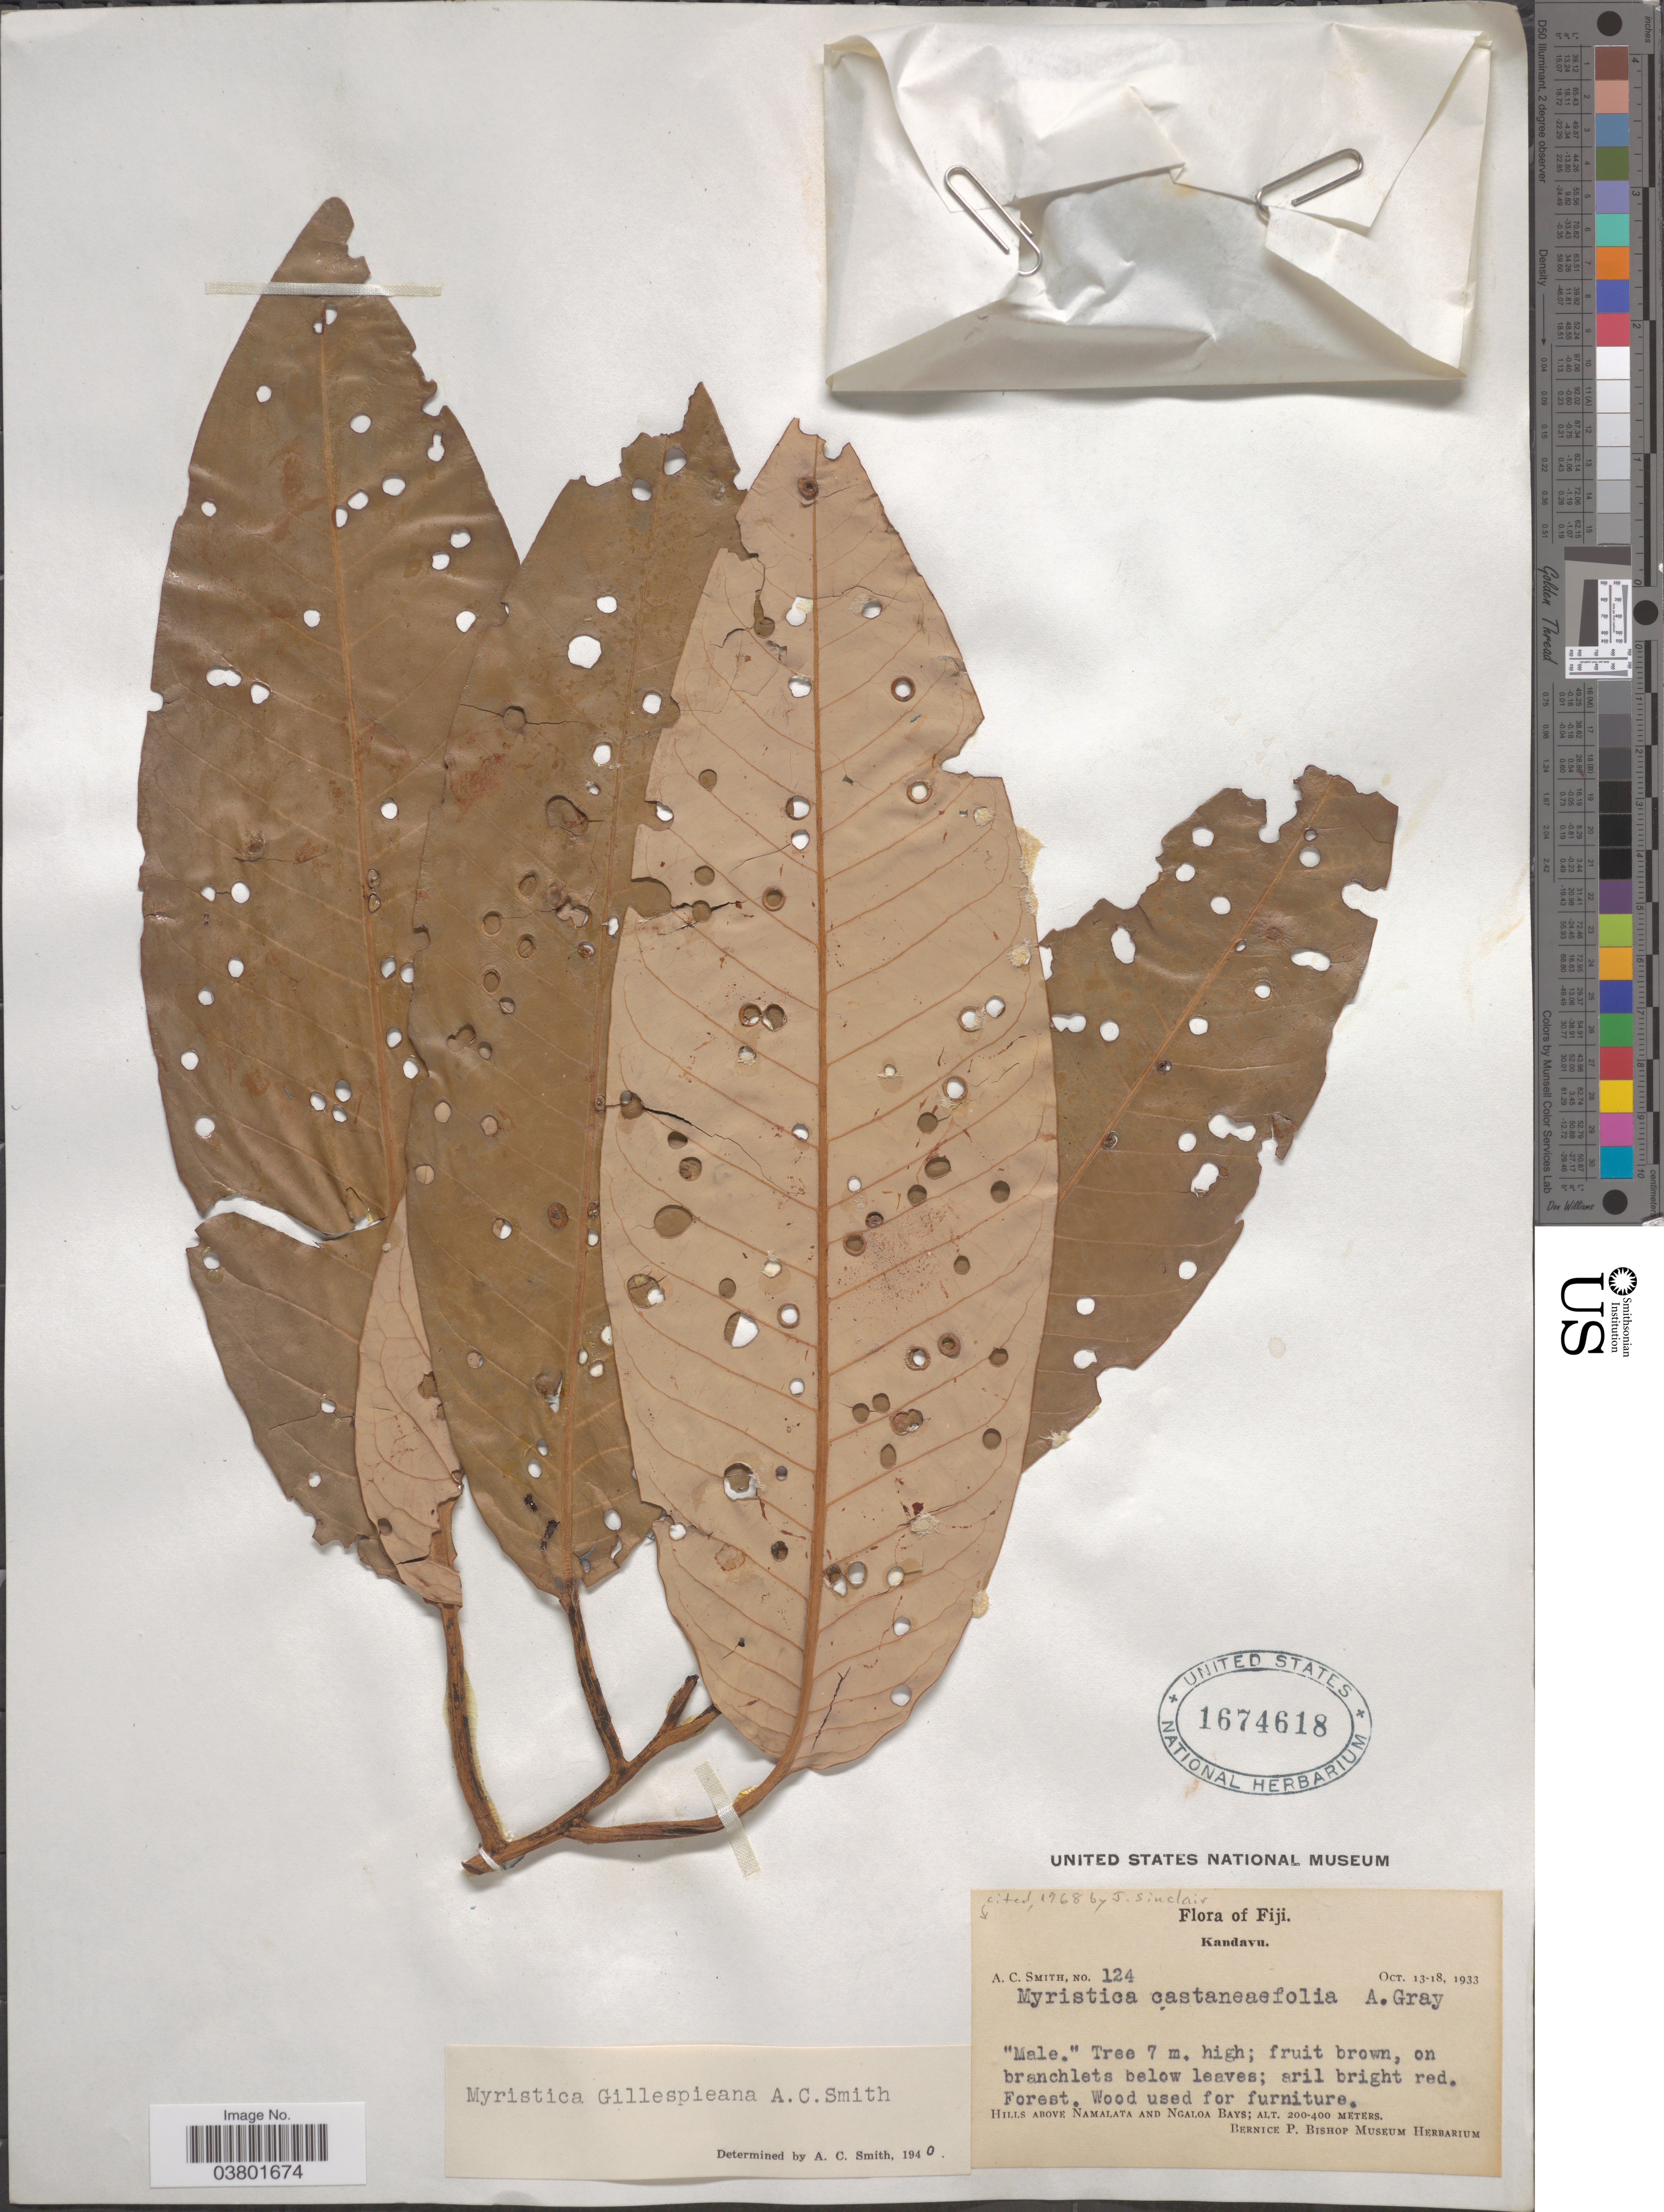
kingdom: Plantae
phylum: Tracheophyta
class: Magnoliopsida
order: Magnoliales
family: Myristicaceae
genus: Myristica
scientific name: Myristica castaneifolia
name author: A. Gray in Wilkes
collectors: A. C. Smith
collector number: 124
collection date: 1933-10-13/1933-10-18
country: Fiji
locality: Kandavu. Hills above Namalata and Ngaloa Bays.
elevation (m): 200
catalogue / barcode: US 1674618